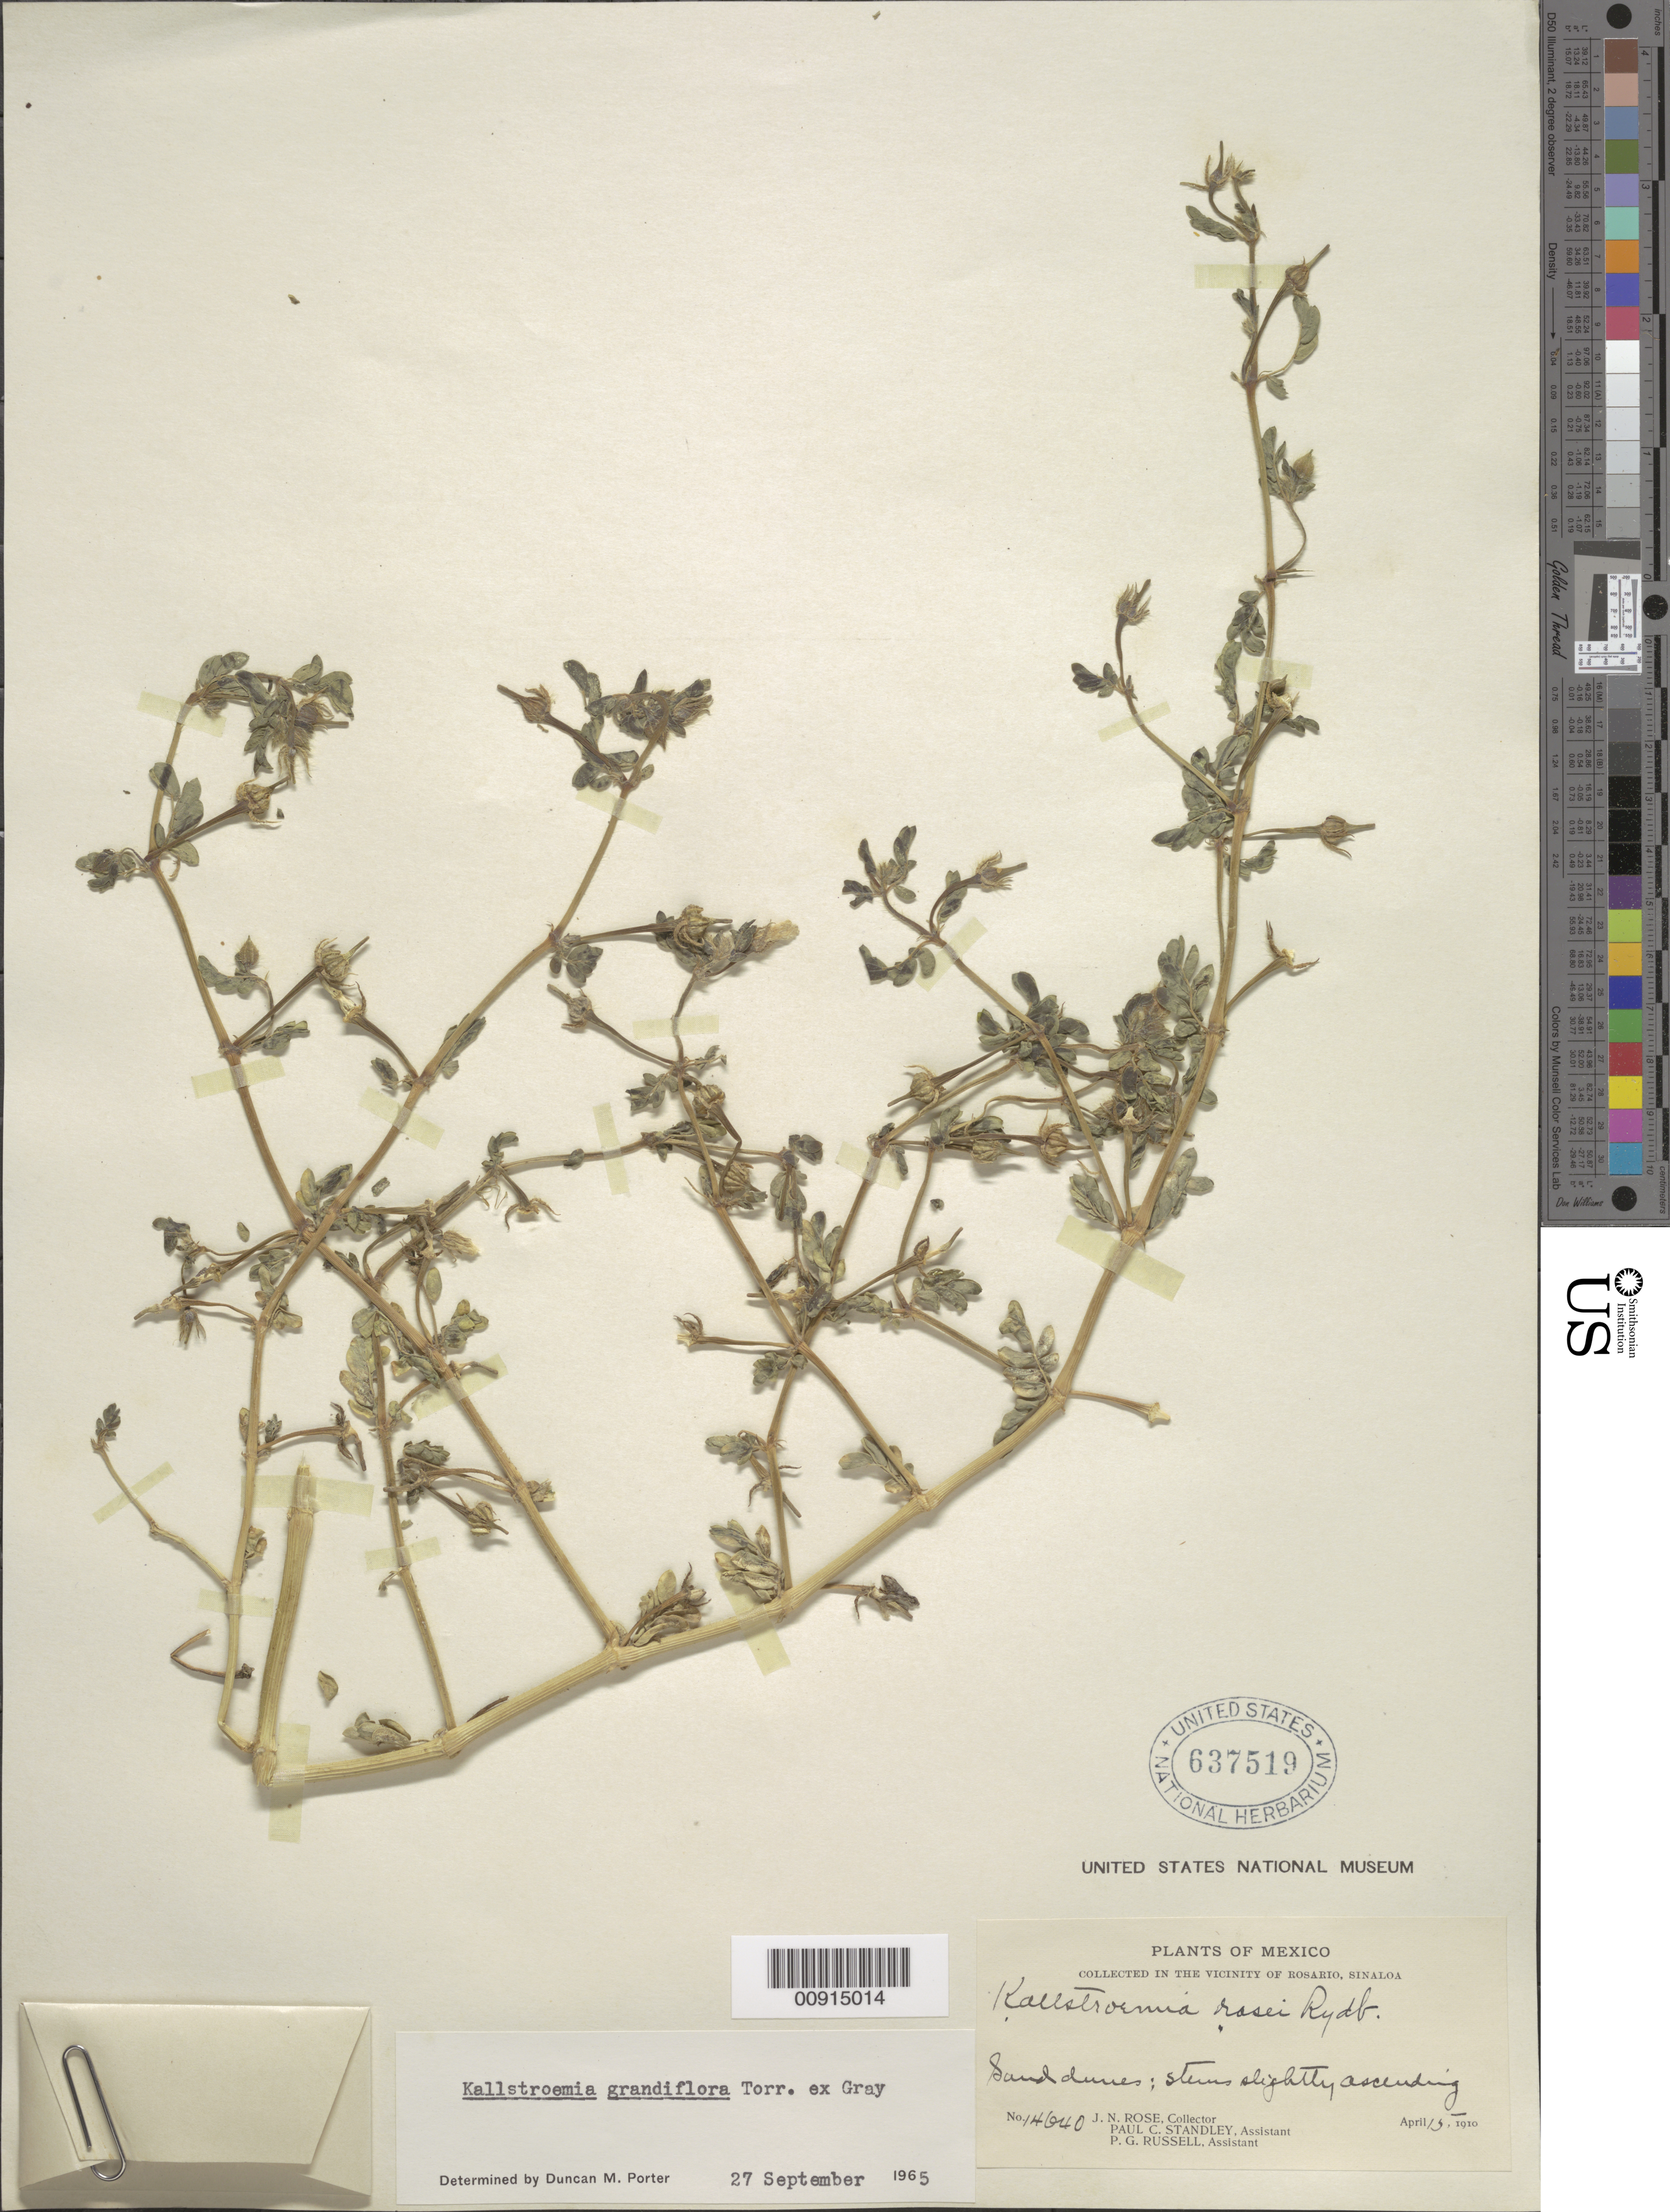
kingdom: Plantae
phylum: Tracheophyta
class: Magnoliopsida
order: Zygophyllales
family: Zygophyllaceae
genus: Kallstroemia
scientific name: Kallstroemia grandiflora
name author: Torr. ex A. Gray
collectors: J. N. Rose, P. C. Standley & P. G. Russell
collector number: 14640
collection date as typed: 15 Apr 1910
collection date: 1910-04-15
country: Mexico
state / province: Sinaloa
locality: In the vicinity of Rosario, Sinaloa.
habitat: Sand dunes.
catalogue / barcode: US 637519